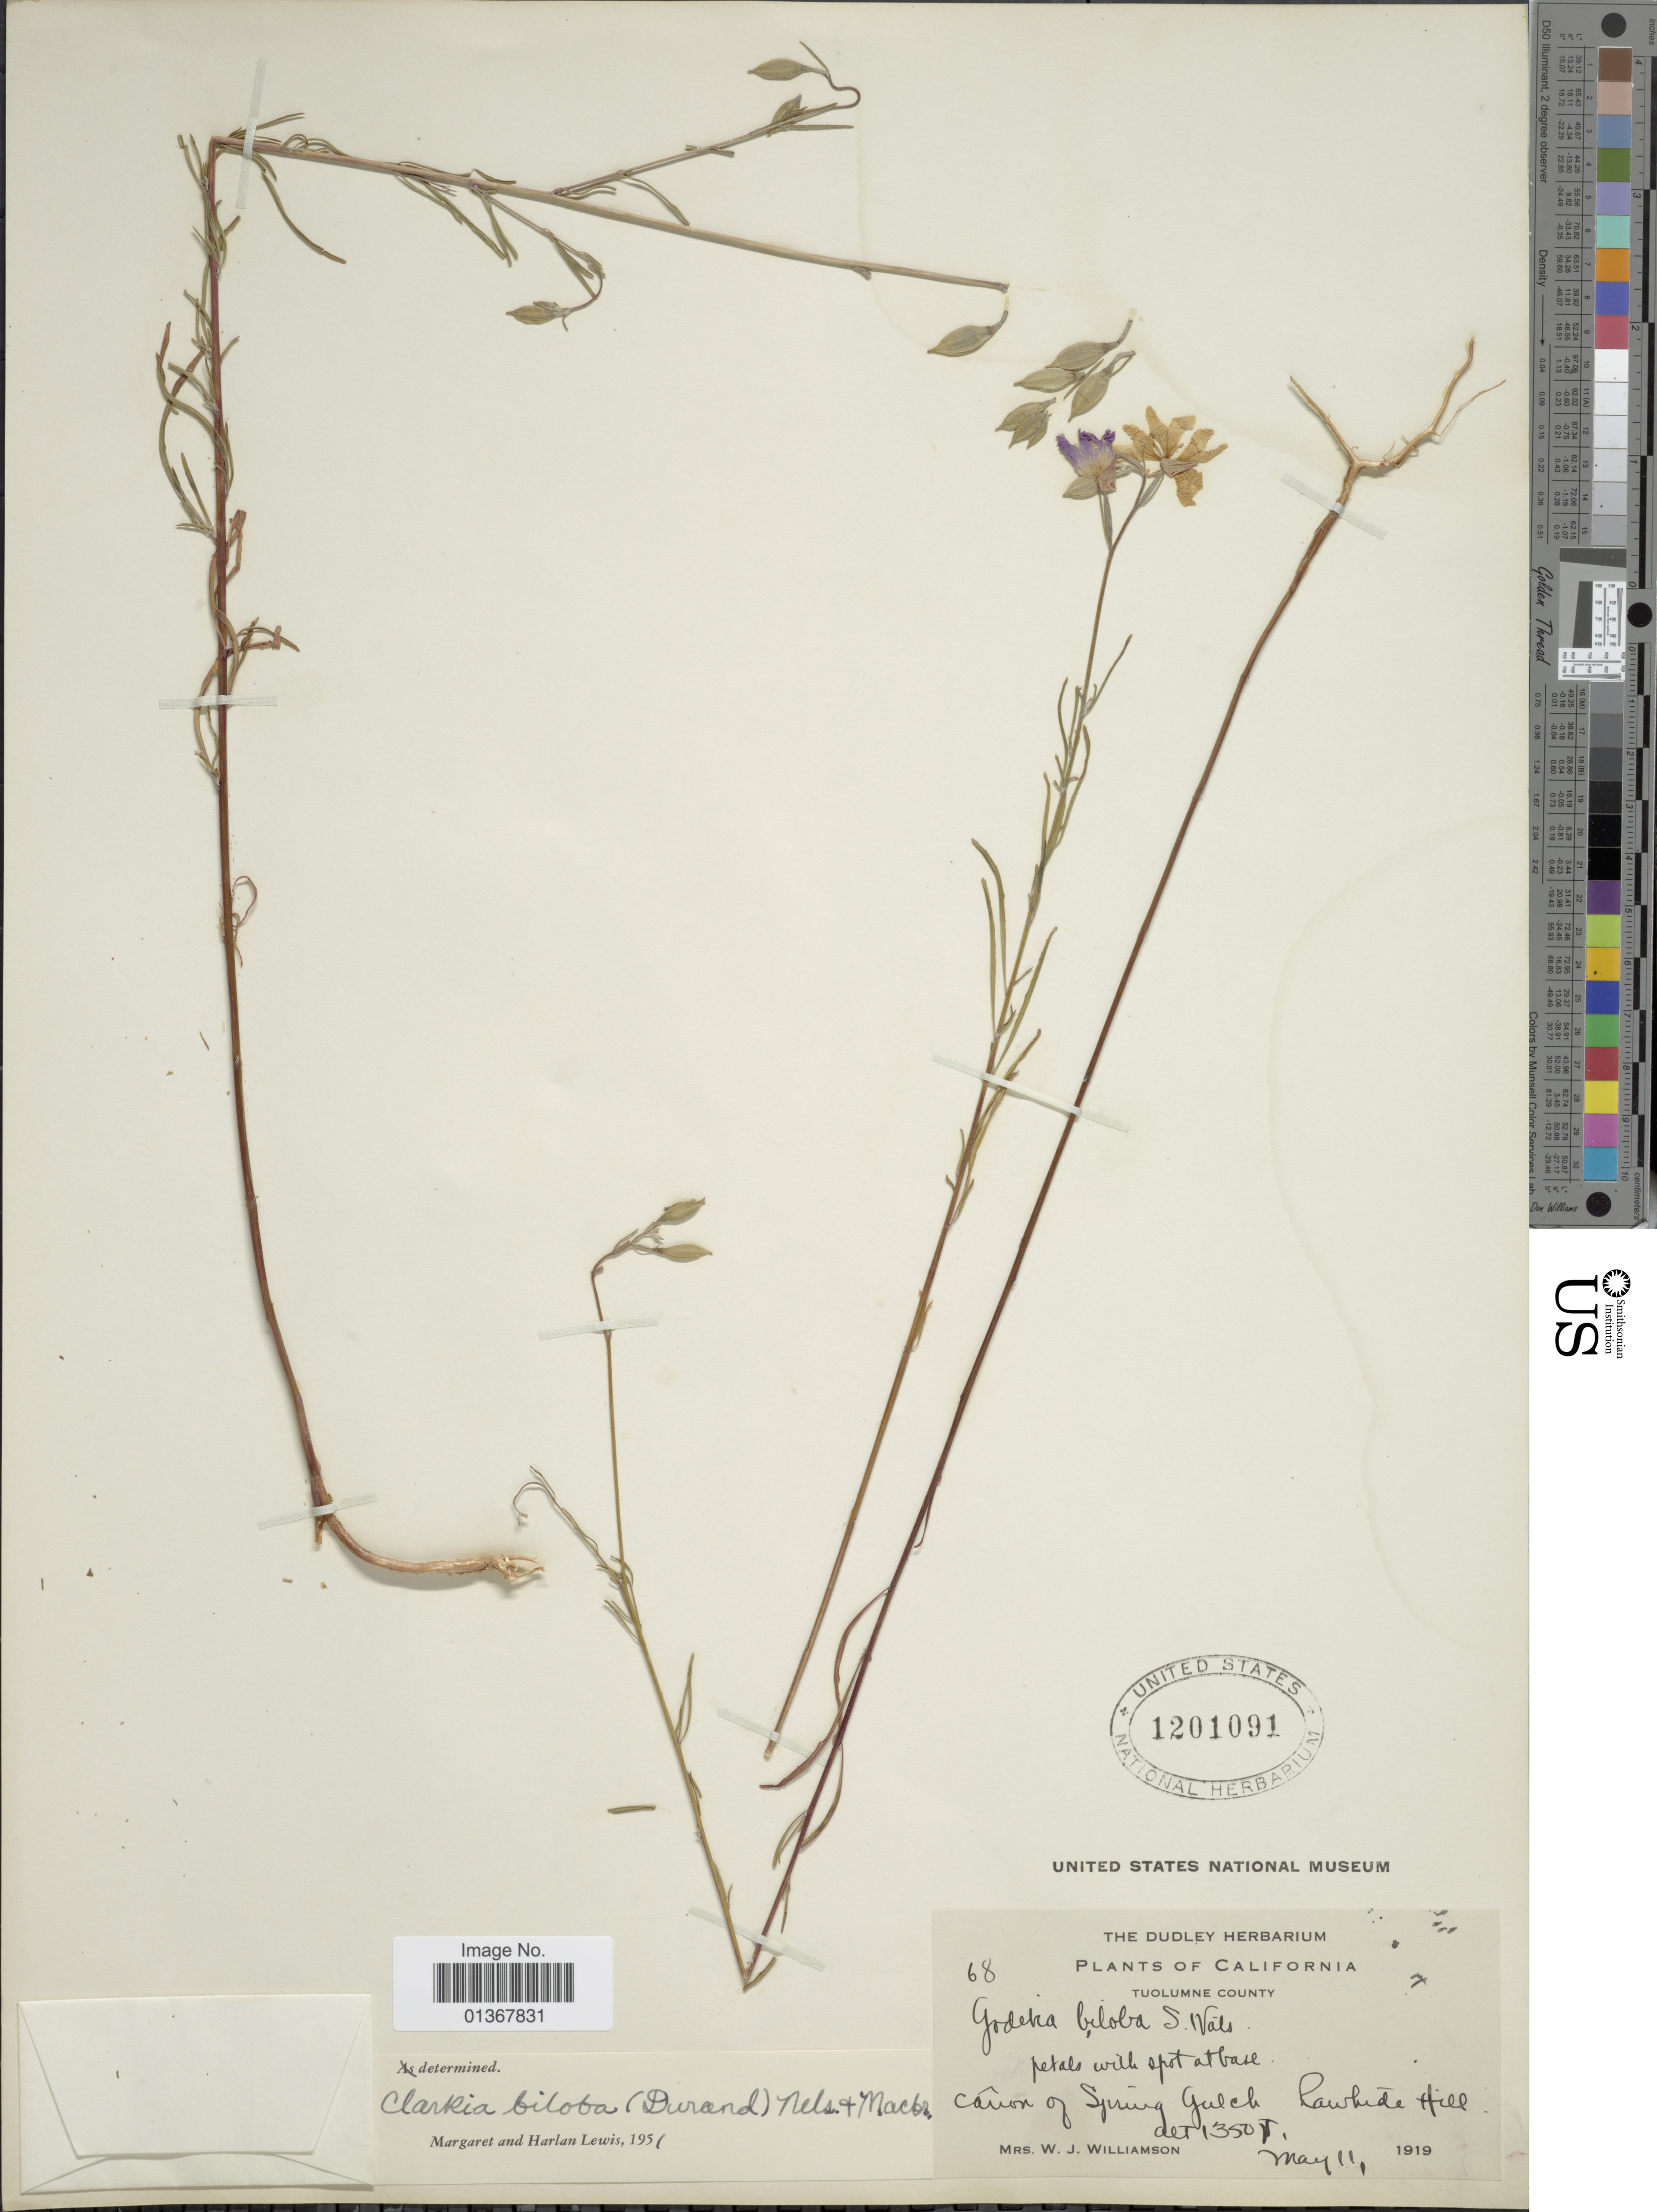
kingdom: Plantae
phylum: Tracheophyta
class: Magnoliopsida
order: Myrtales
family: Onagraceae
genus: Clarkia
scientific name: Clarkia biloba subsp. biloba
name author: (Durand) A. Nelson & J.F. Macbr.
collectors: W. Williamson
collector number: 68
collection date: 1919-05-11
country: United States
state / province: California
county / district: Tuolumne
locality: Tuolumne County. Cañon of Spring Gulch, Lawhide Hill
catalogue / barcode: US 1201091